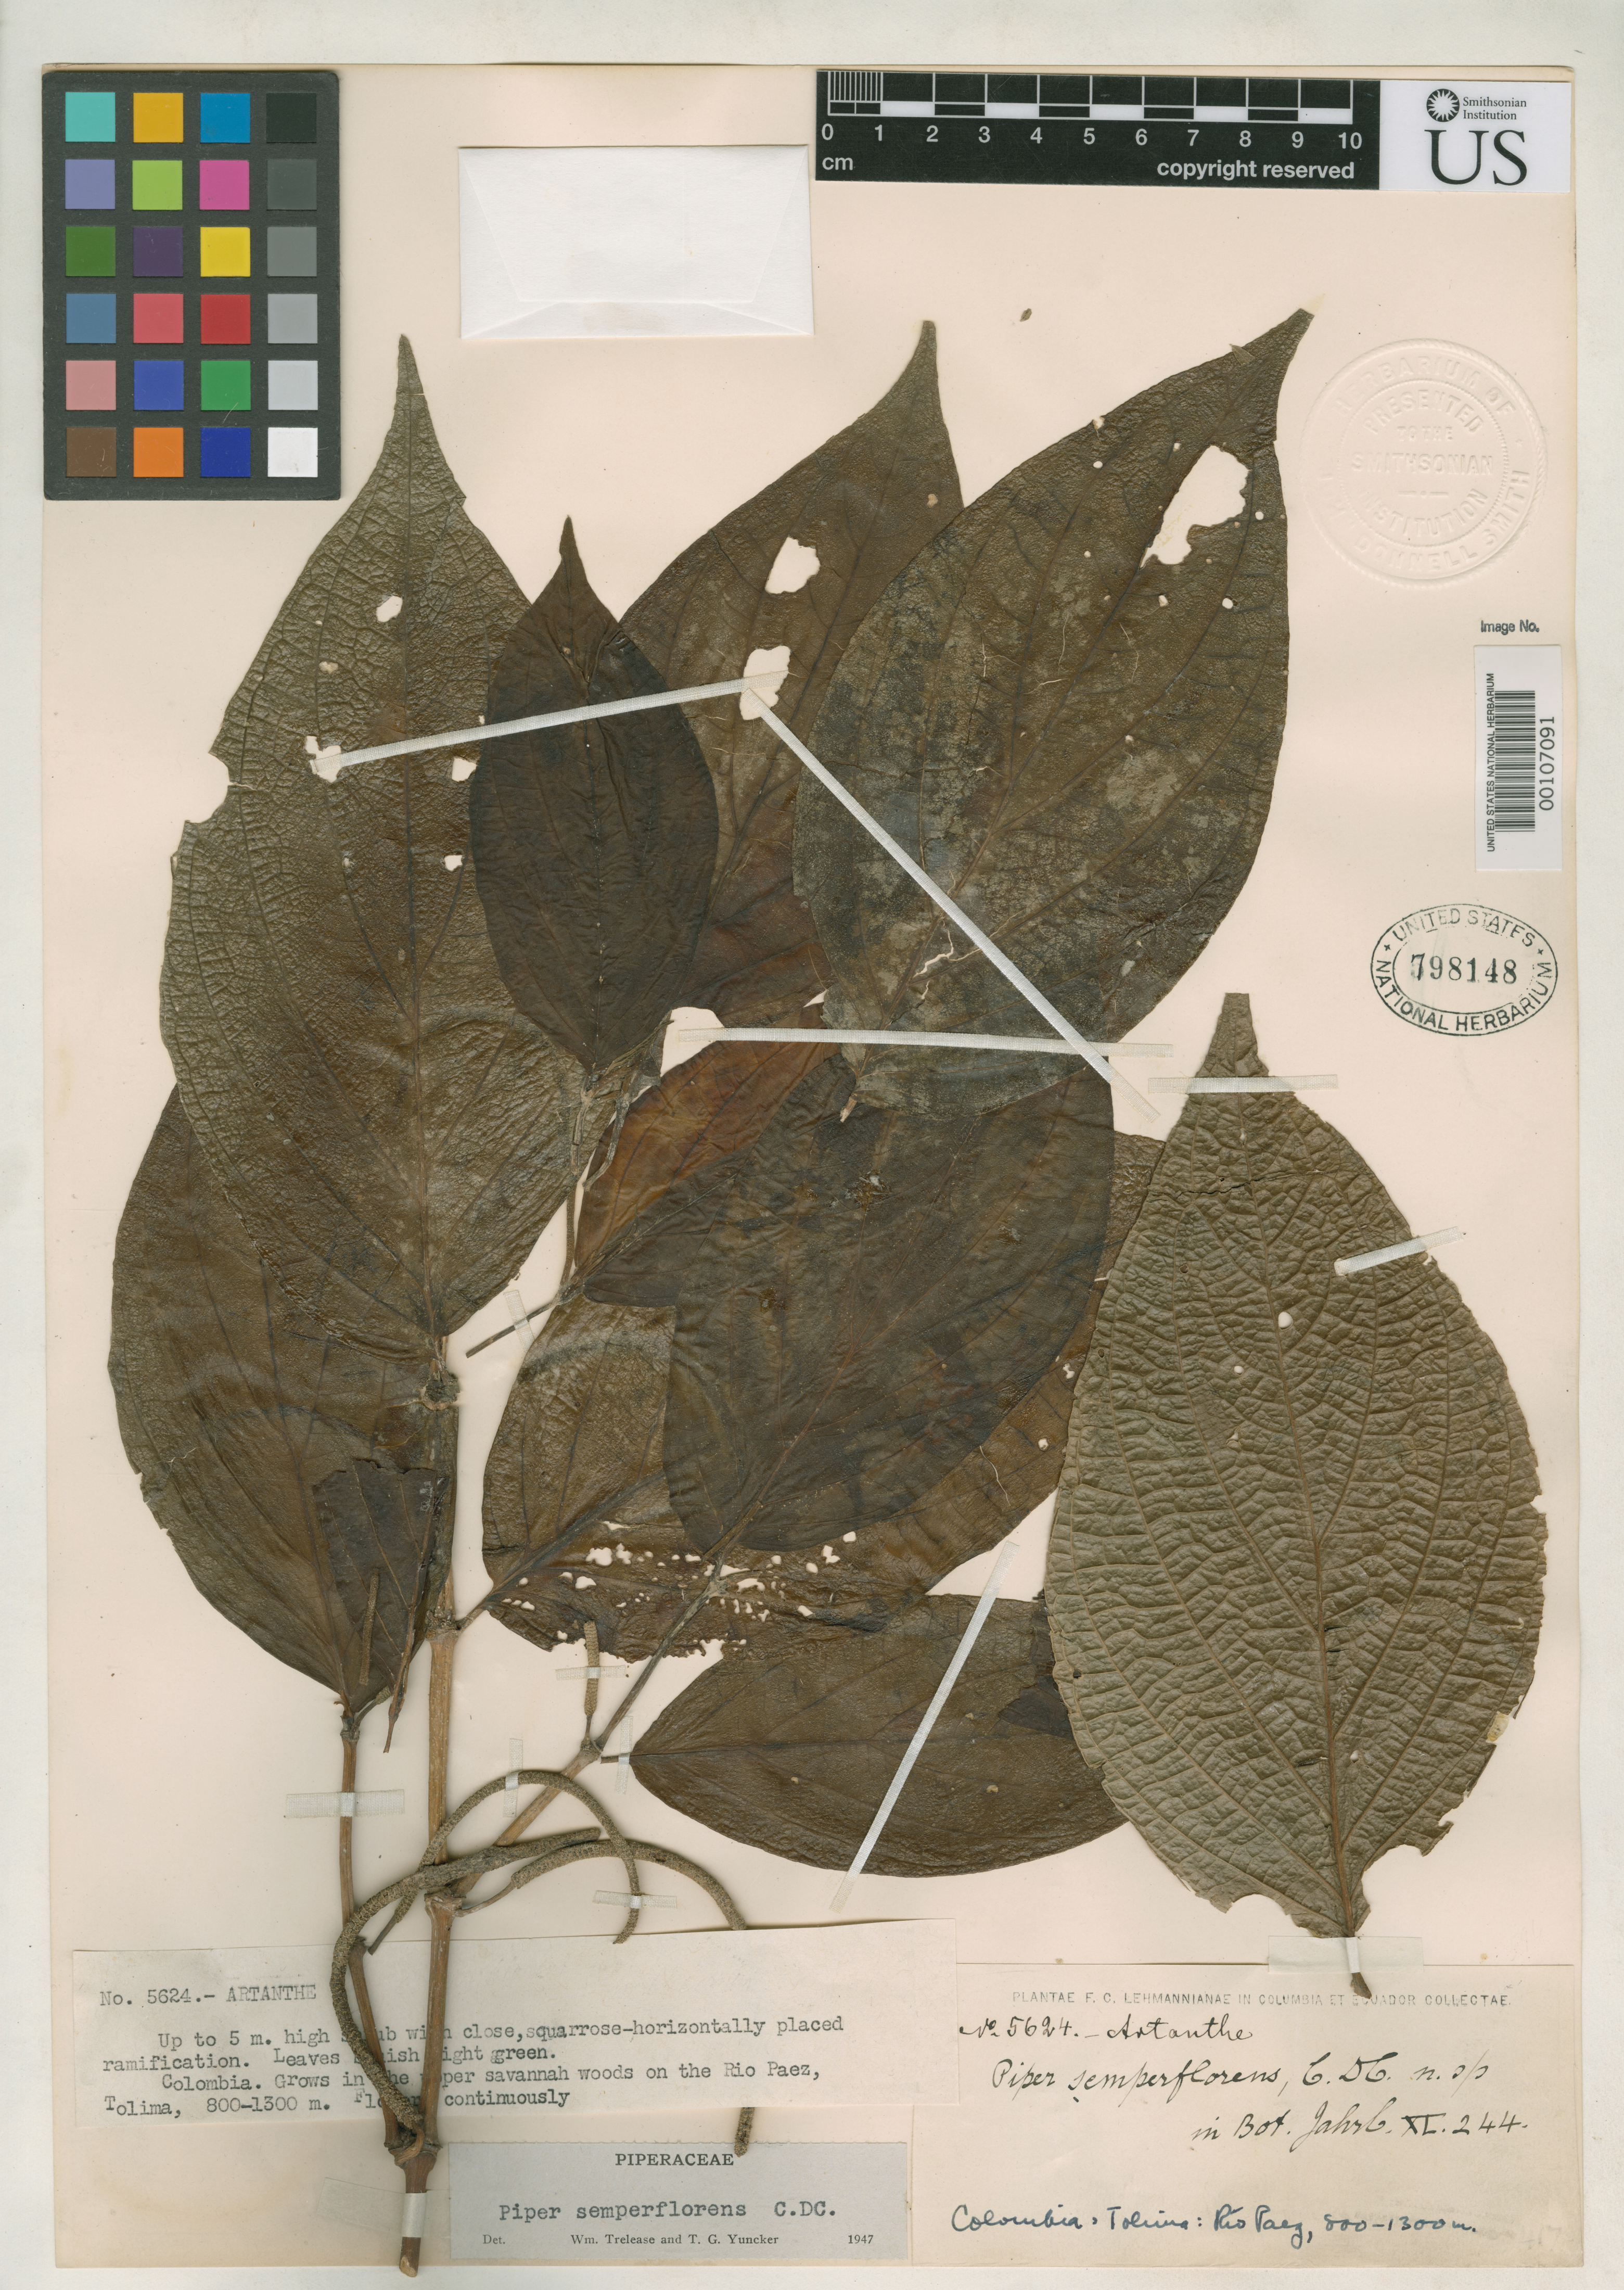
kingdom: Plantae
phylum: Tracheophyta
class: Magnoliopsida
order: Piperales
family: Piperaceae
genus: Piper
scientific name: Piper semperflorens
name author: C. DC.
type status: Isotype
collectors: F. C. Lehmann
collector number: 5624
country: Colombia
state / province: Tolima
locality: Rio Paez.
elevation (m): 800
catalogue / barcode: US 798148